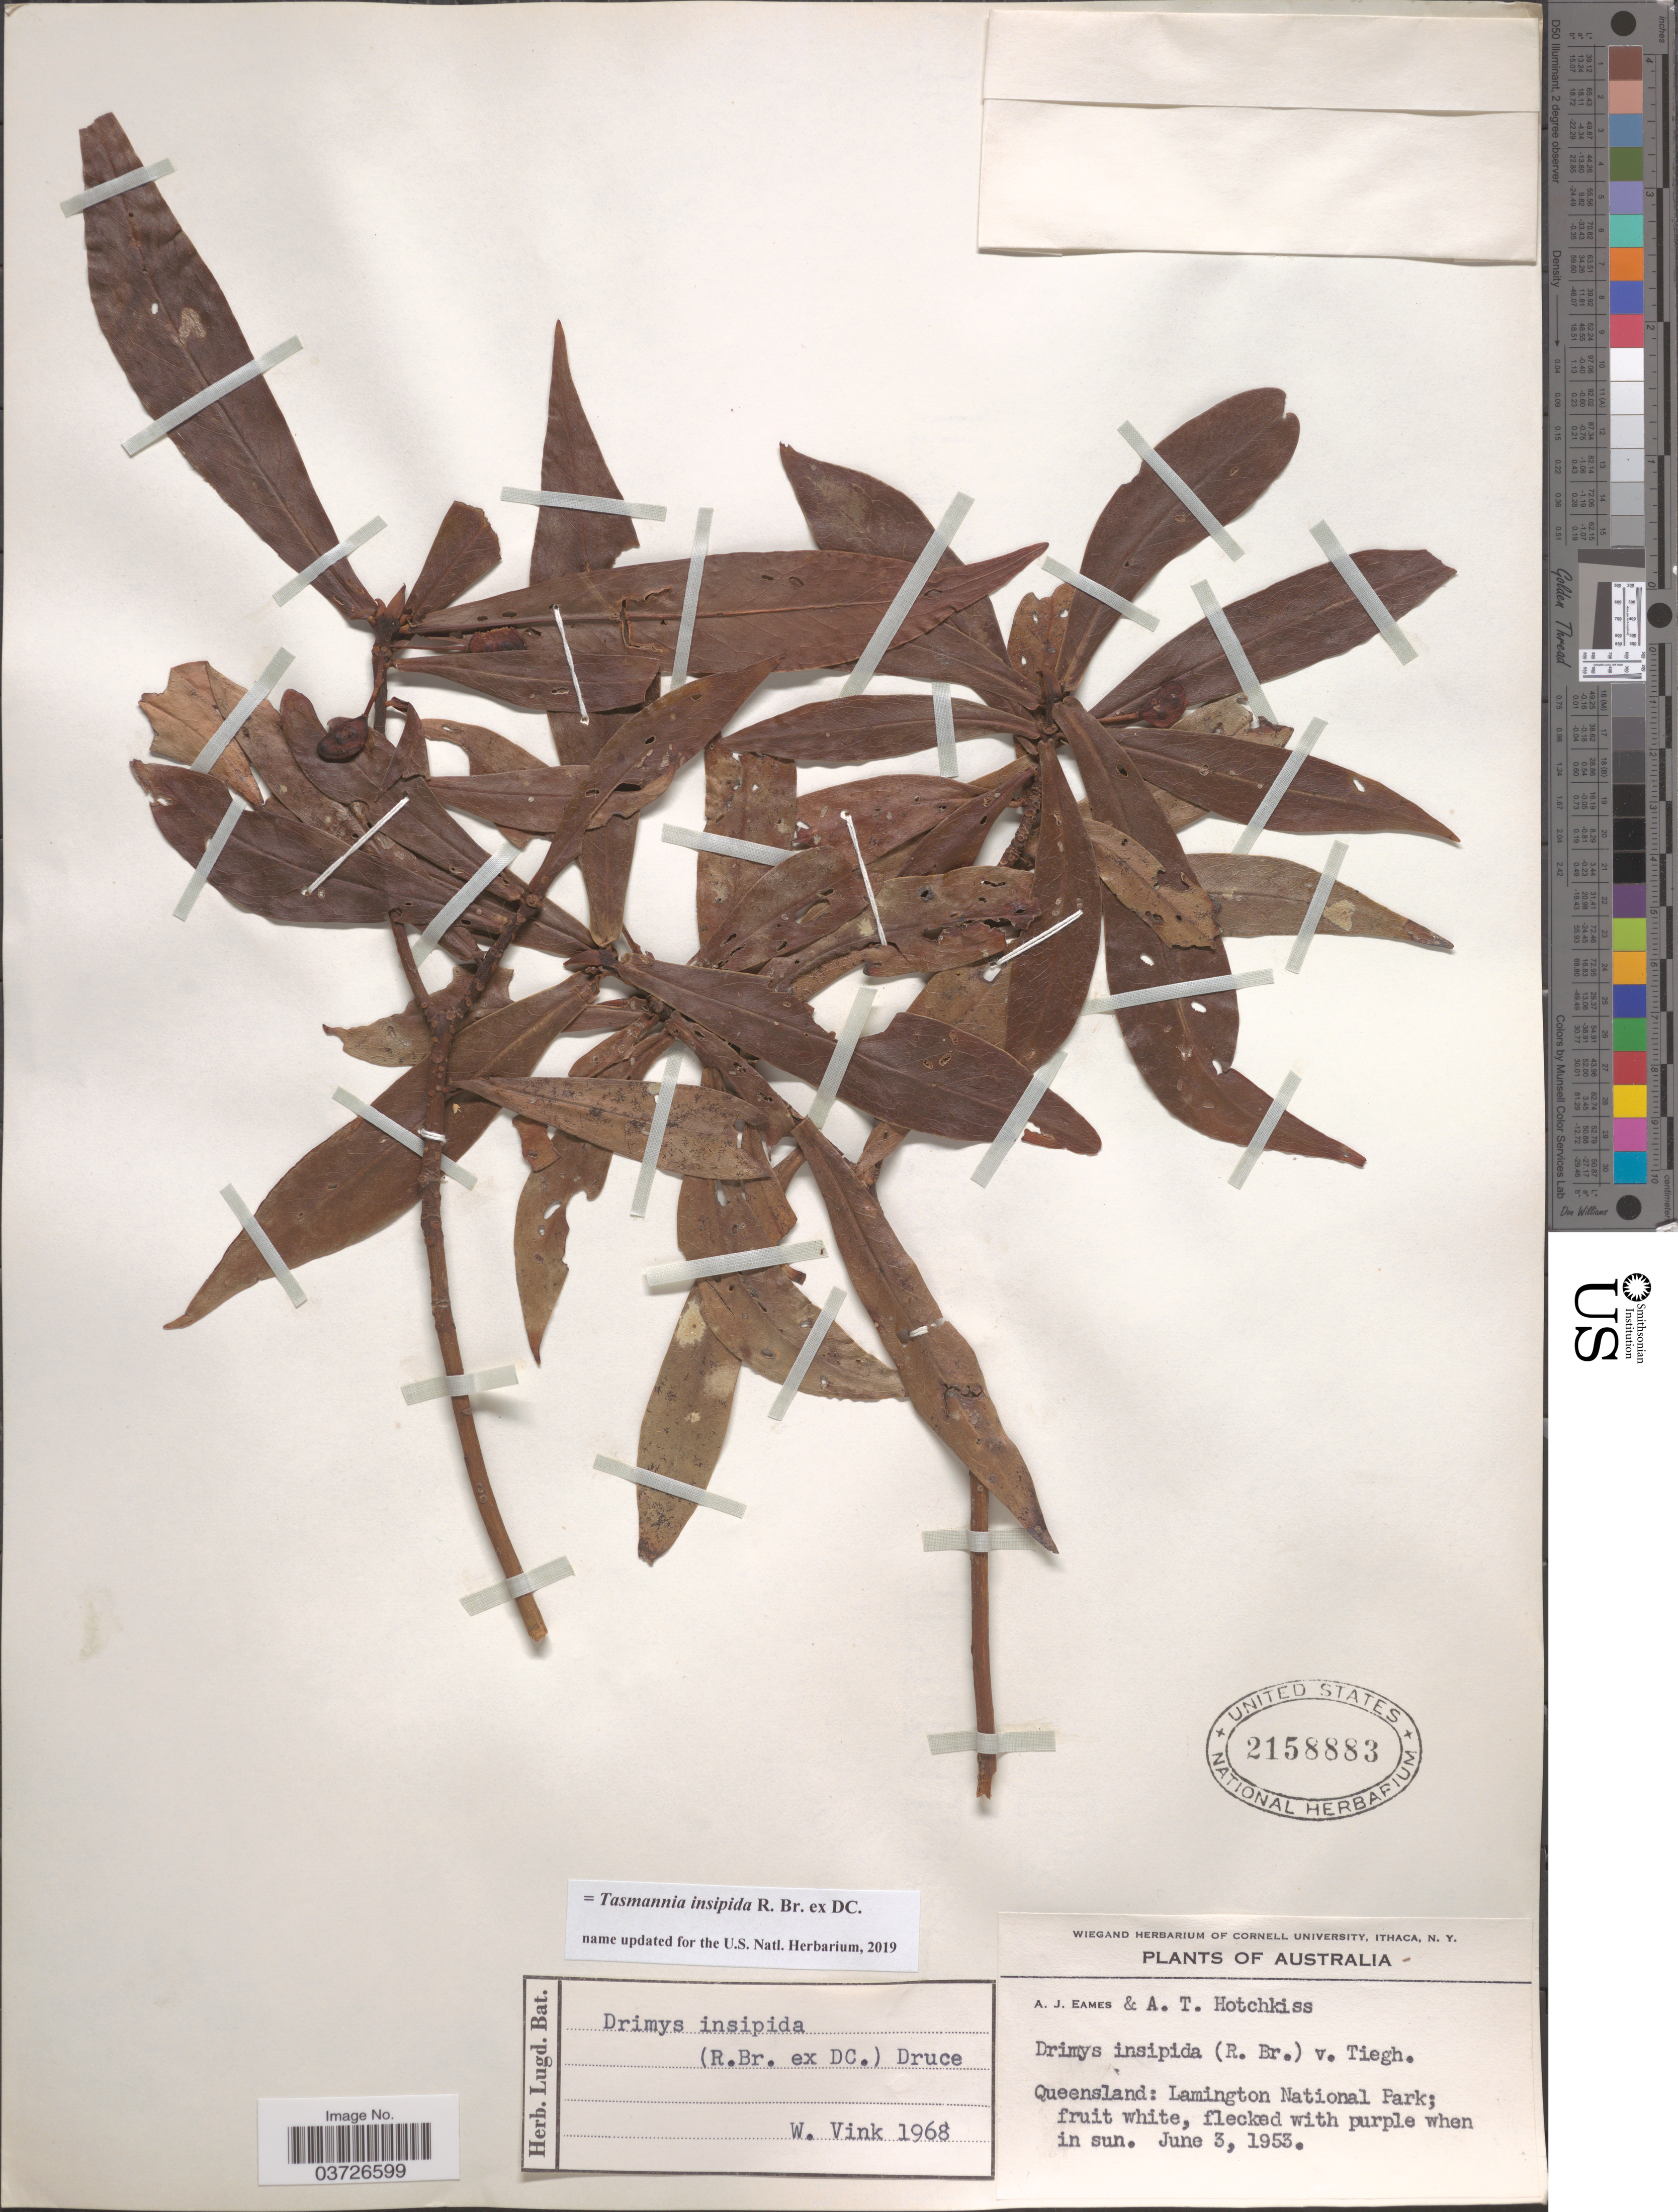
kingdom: Plantae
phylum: Tracheophyta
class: Magnoliopsida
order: Canellales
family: Winteraceae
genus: Tasmannia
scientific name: Tasmannia insipida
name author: R. Br. ex DC.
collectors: A. J. Eames & A. Hotchkiss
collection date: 1953-06-03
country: Australia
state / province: Queensland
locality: Lamington National Park.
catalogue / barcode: US 2158883